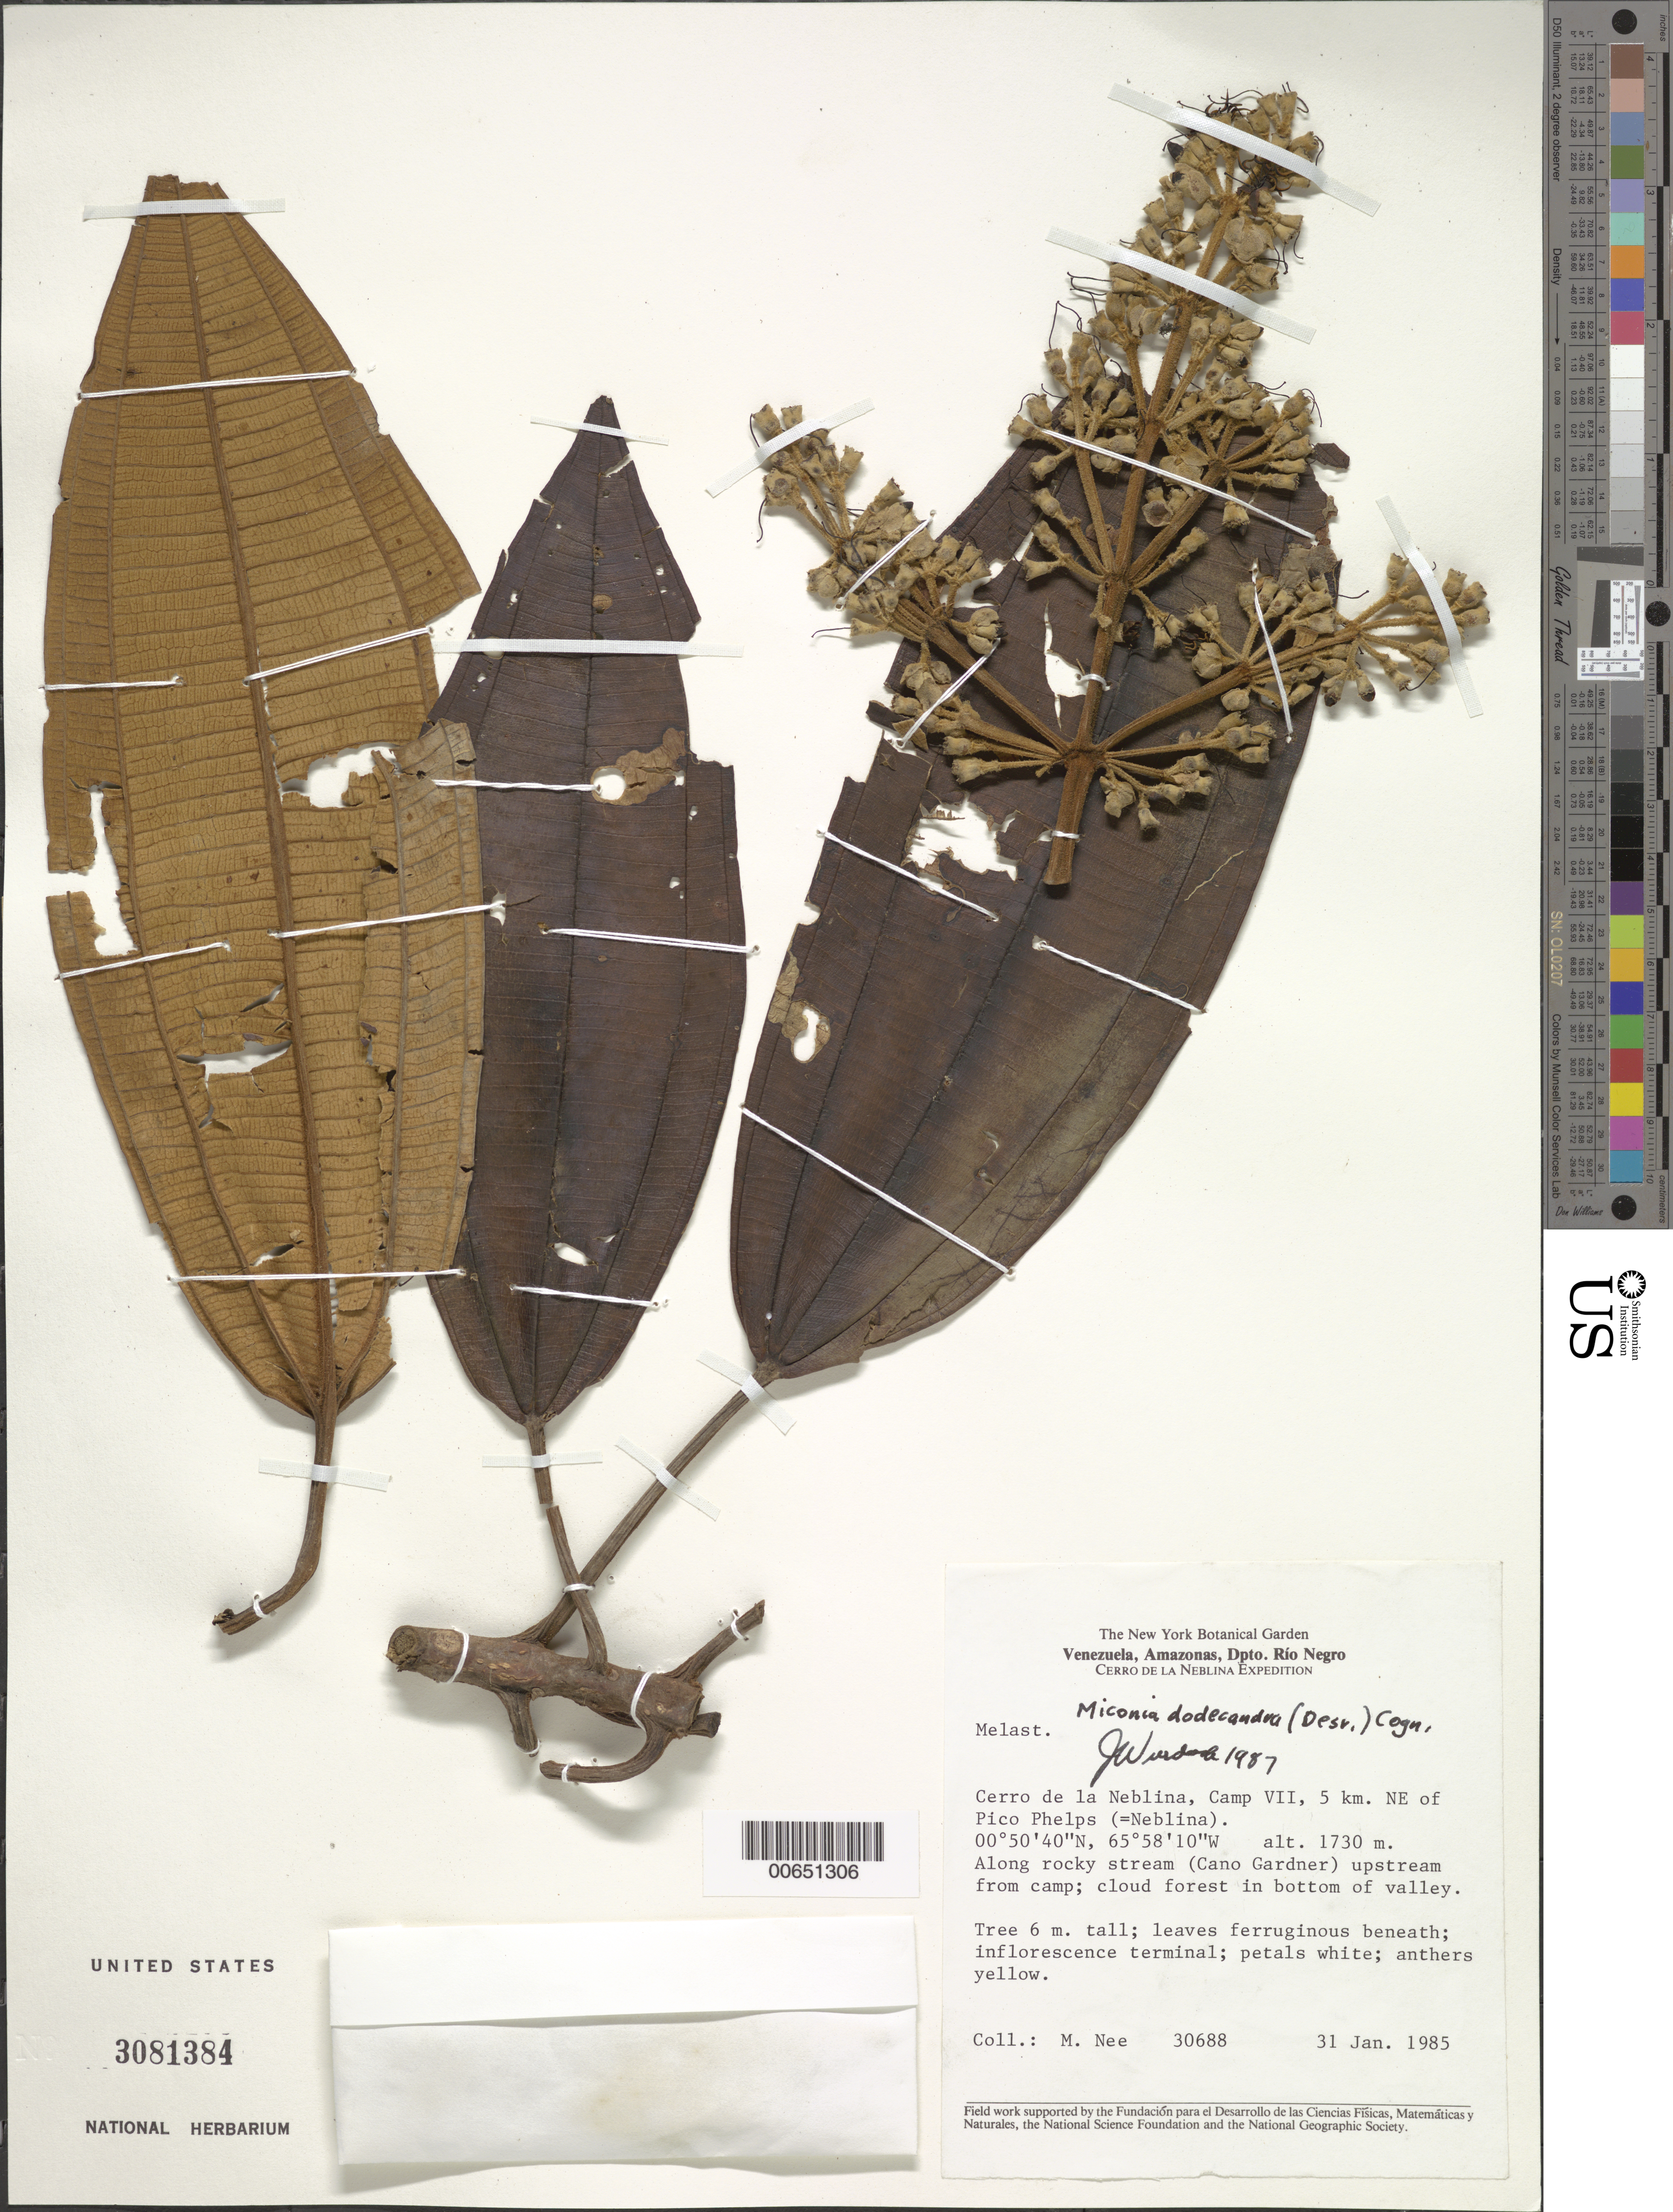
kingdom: Plantae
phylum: Tracheophyta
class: Magnoliopsida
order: Myrtales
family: Melastomataceae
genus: Miconia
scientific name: Miconia dodecandra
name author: Cogn.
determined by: Wurdack, John J., (US), US (UNITED STATES)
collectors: M. Nee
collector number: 30688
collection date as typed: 31-Jan-85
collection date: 1985-01-31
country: Venezuela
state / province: Amazonas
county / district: Río Negro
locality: Cerro de la Neblina, Camp VII, 5 km NE of Pico Phelps, Caño Gardner, upstream from camp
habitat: Along rocky stream; cloud forest in bottom of valley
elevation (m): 1730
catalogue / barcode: US 3081384